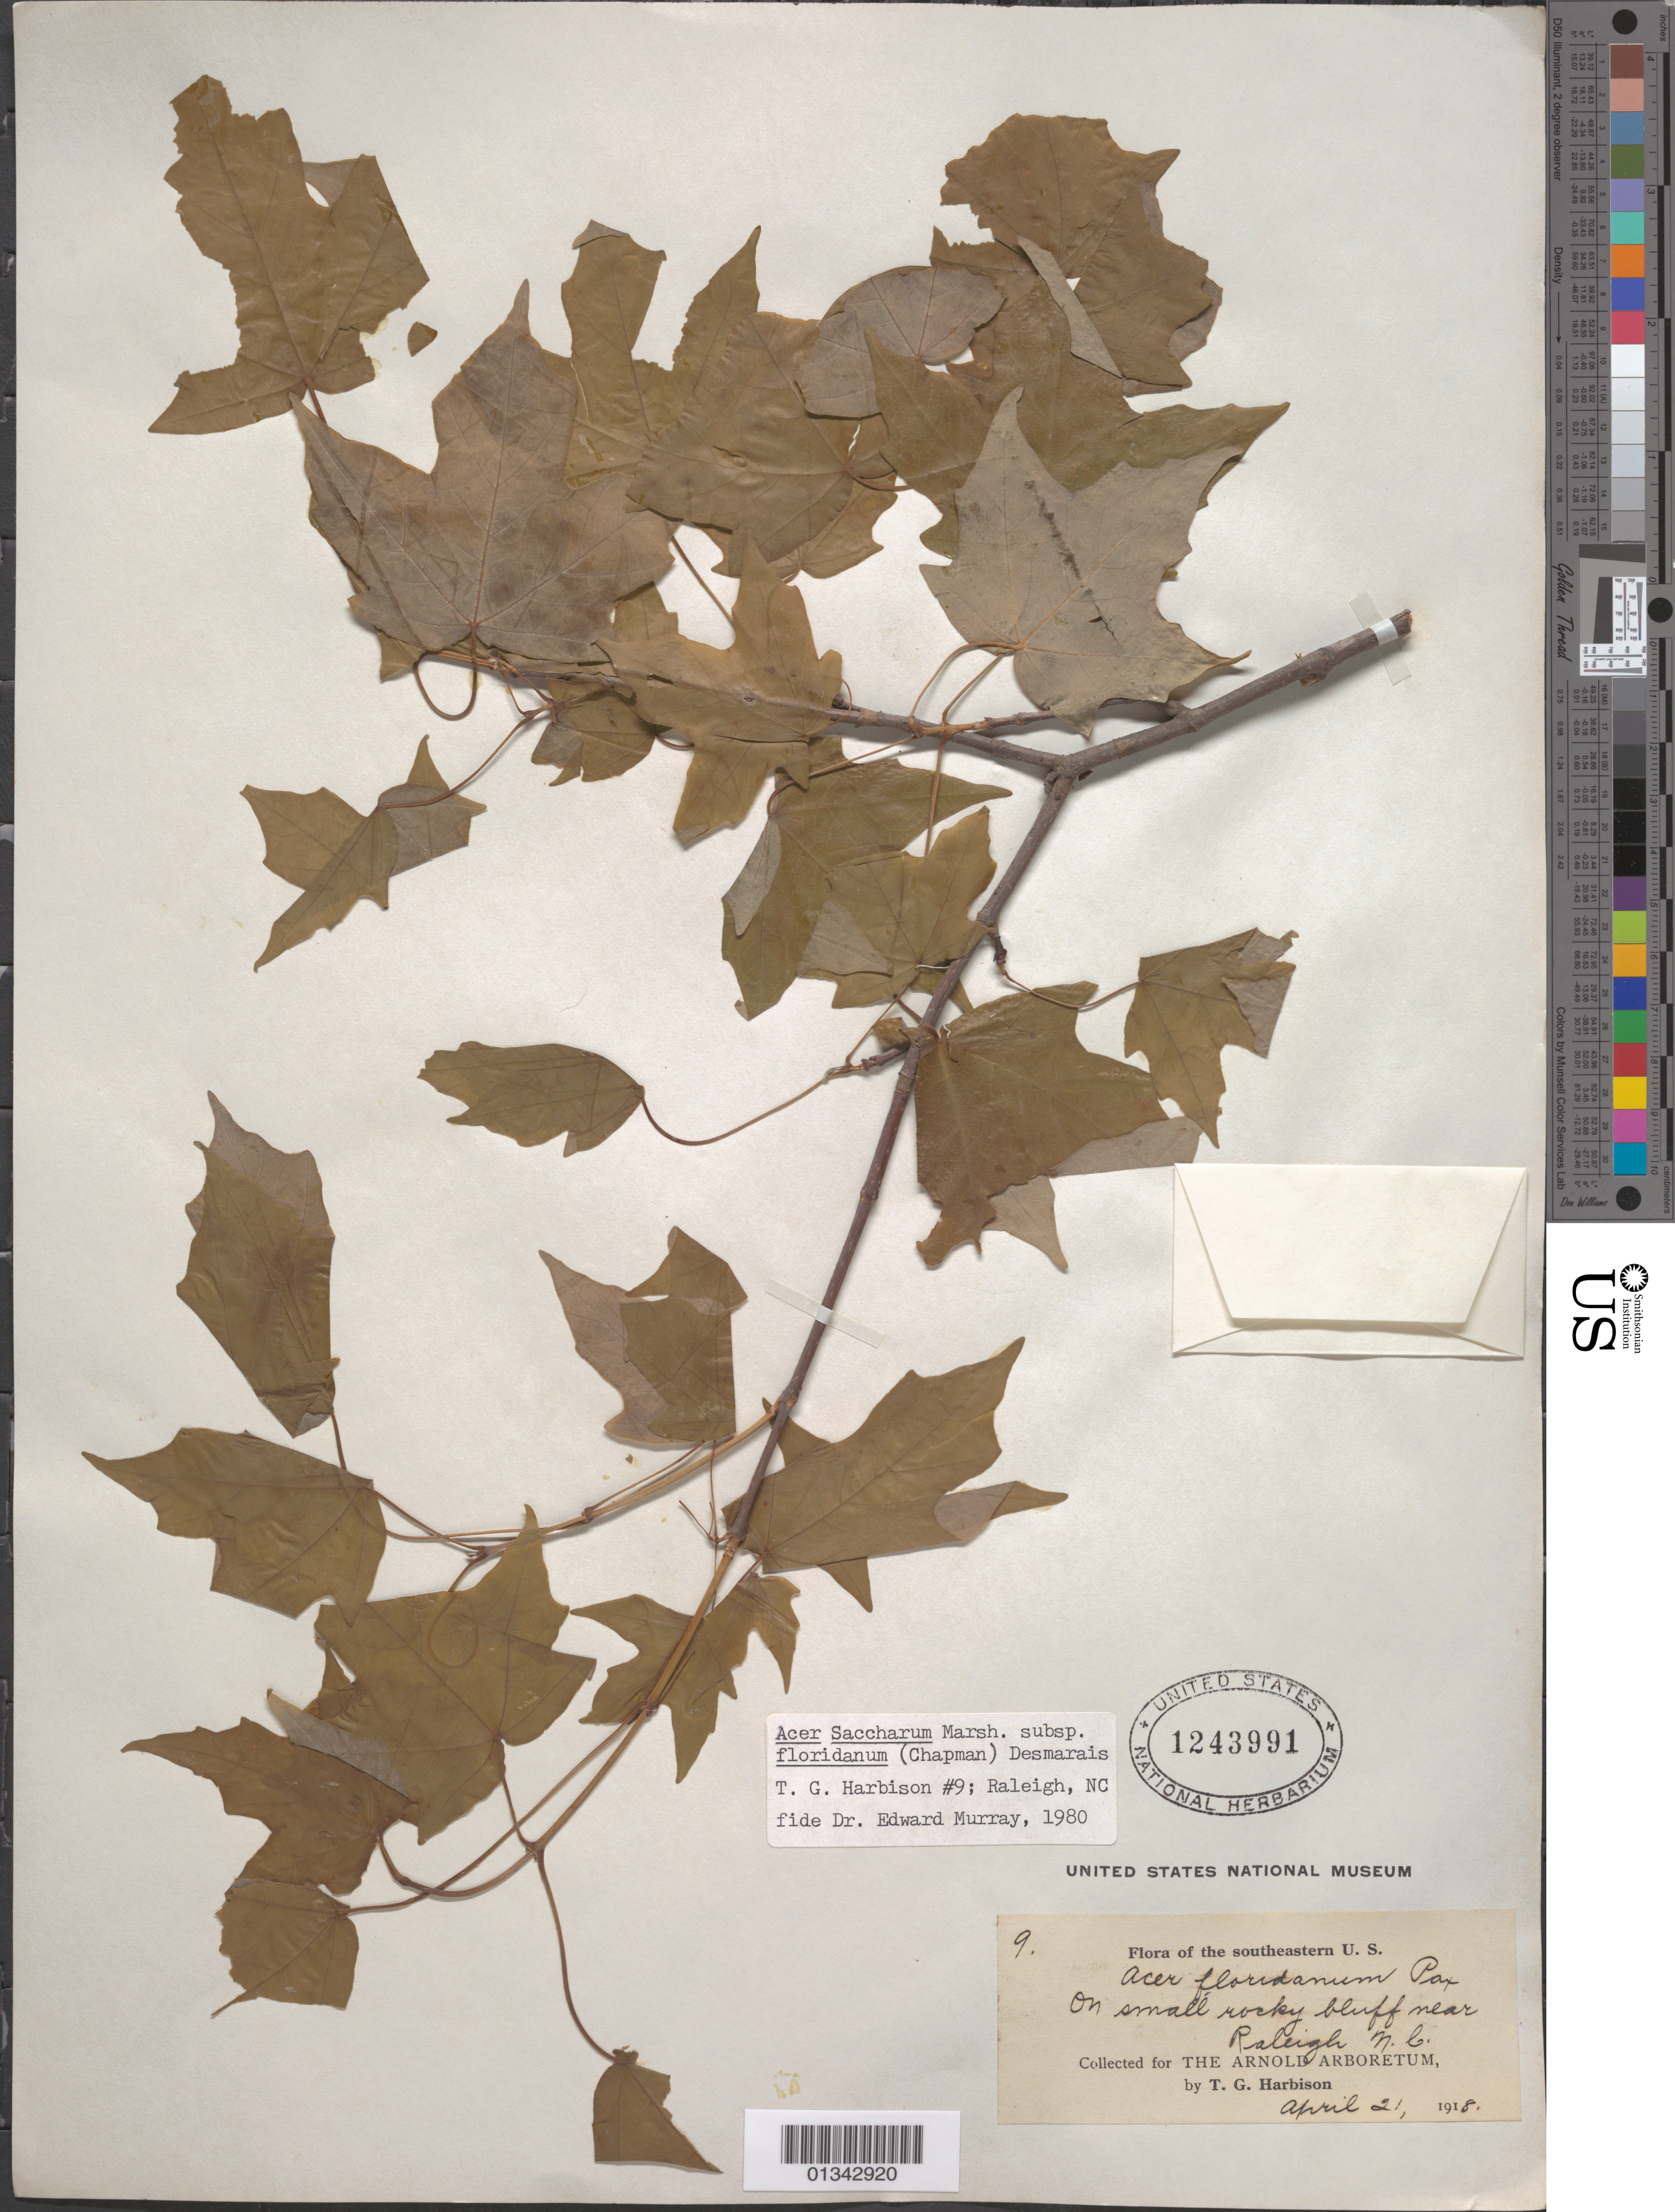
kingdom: Plantae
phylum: Tracheophyta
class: Magnoliopsida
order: Sapindales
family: Sapindaceae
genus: Acer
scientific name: Acer saccharum subsp. floridanum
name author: (Chapm.) Desmarais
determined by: Murray, Edward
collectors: T. Harbison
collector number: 9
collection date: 1918-04-21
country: United States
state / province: North Carolina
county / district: Wake County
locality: Raleigh, near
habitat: On a small rocky bluff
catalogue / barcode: US 1243991